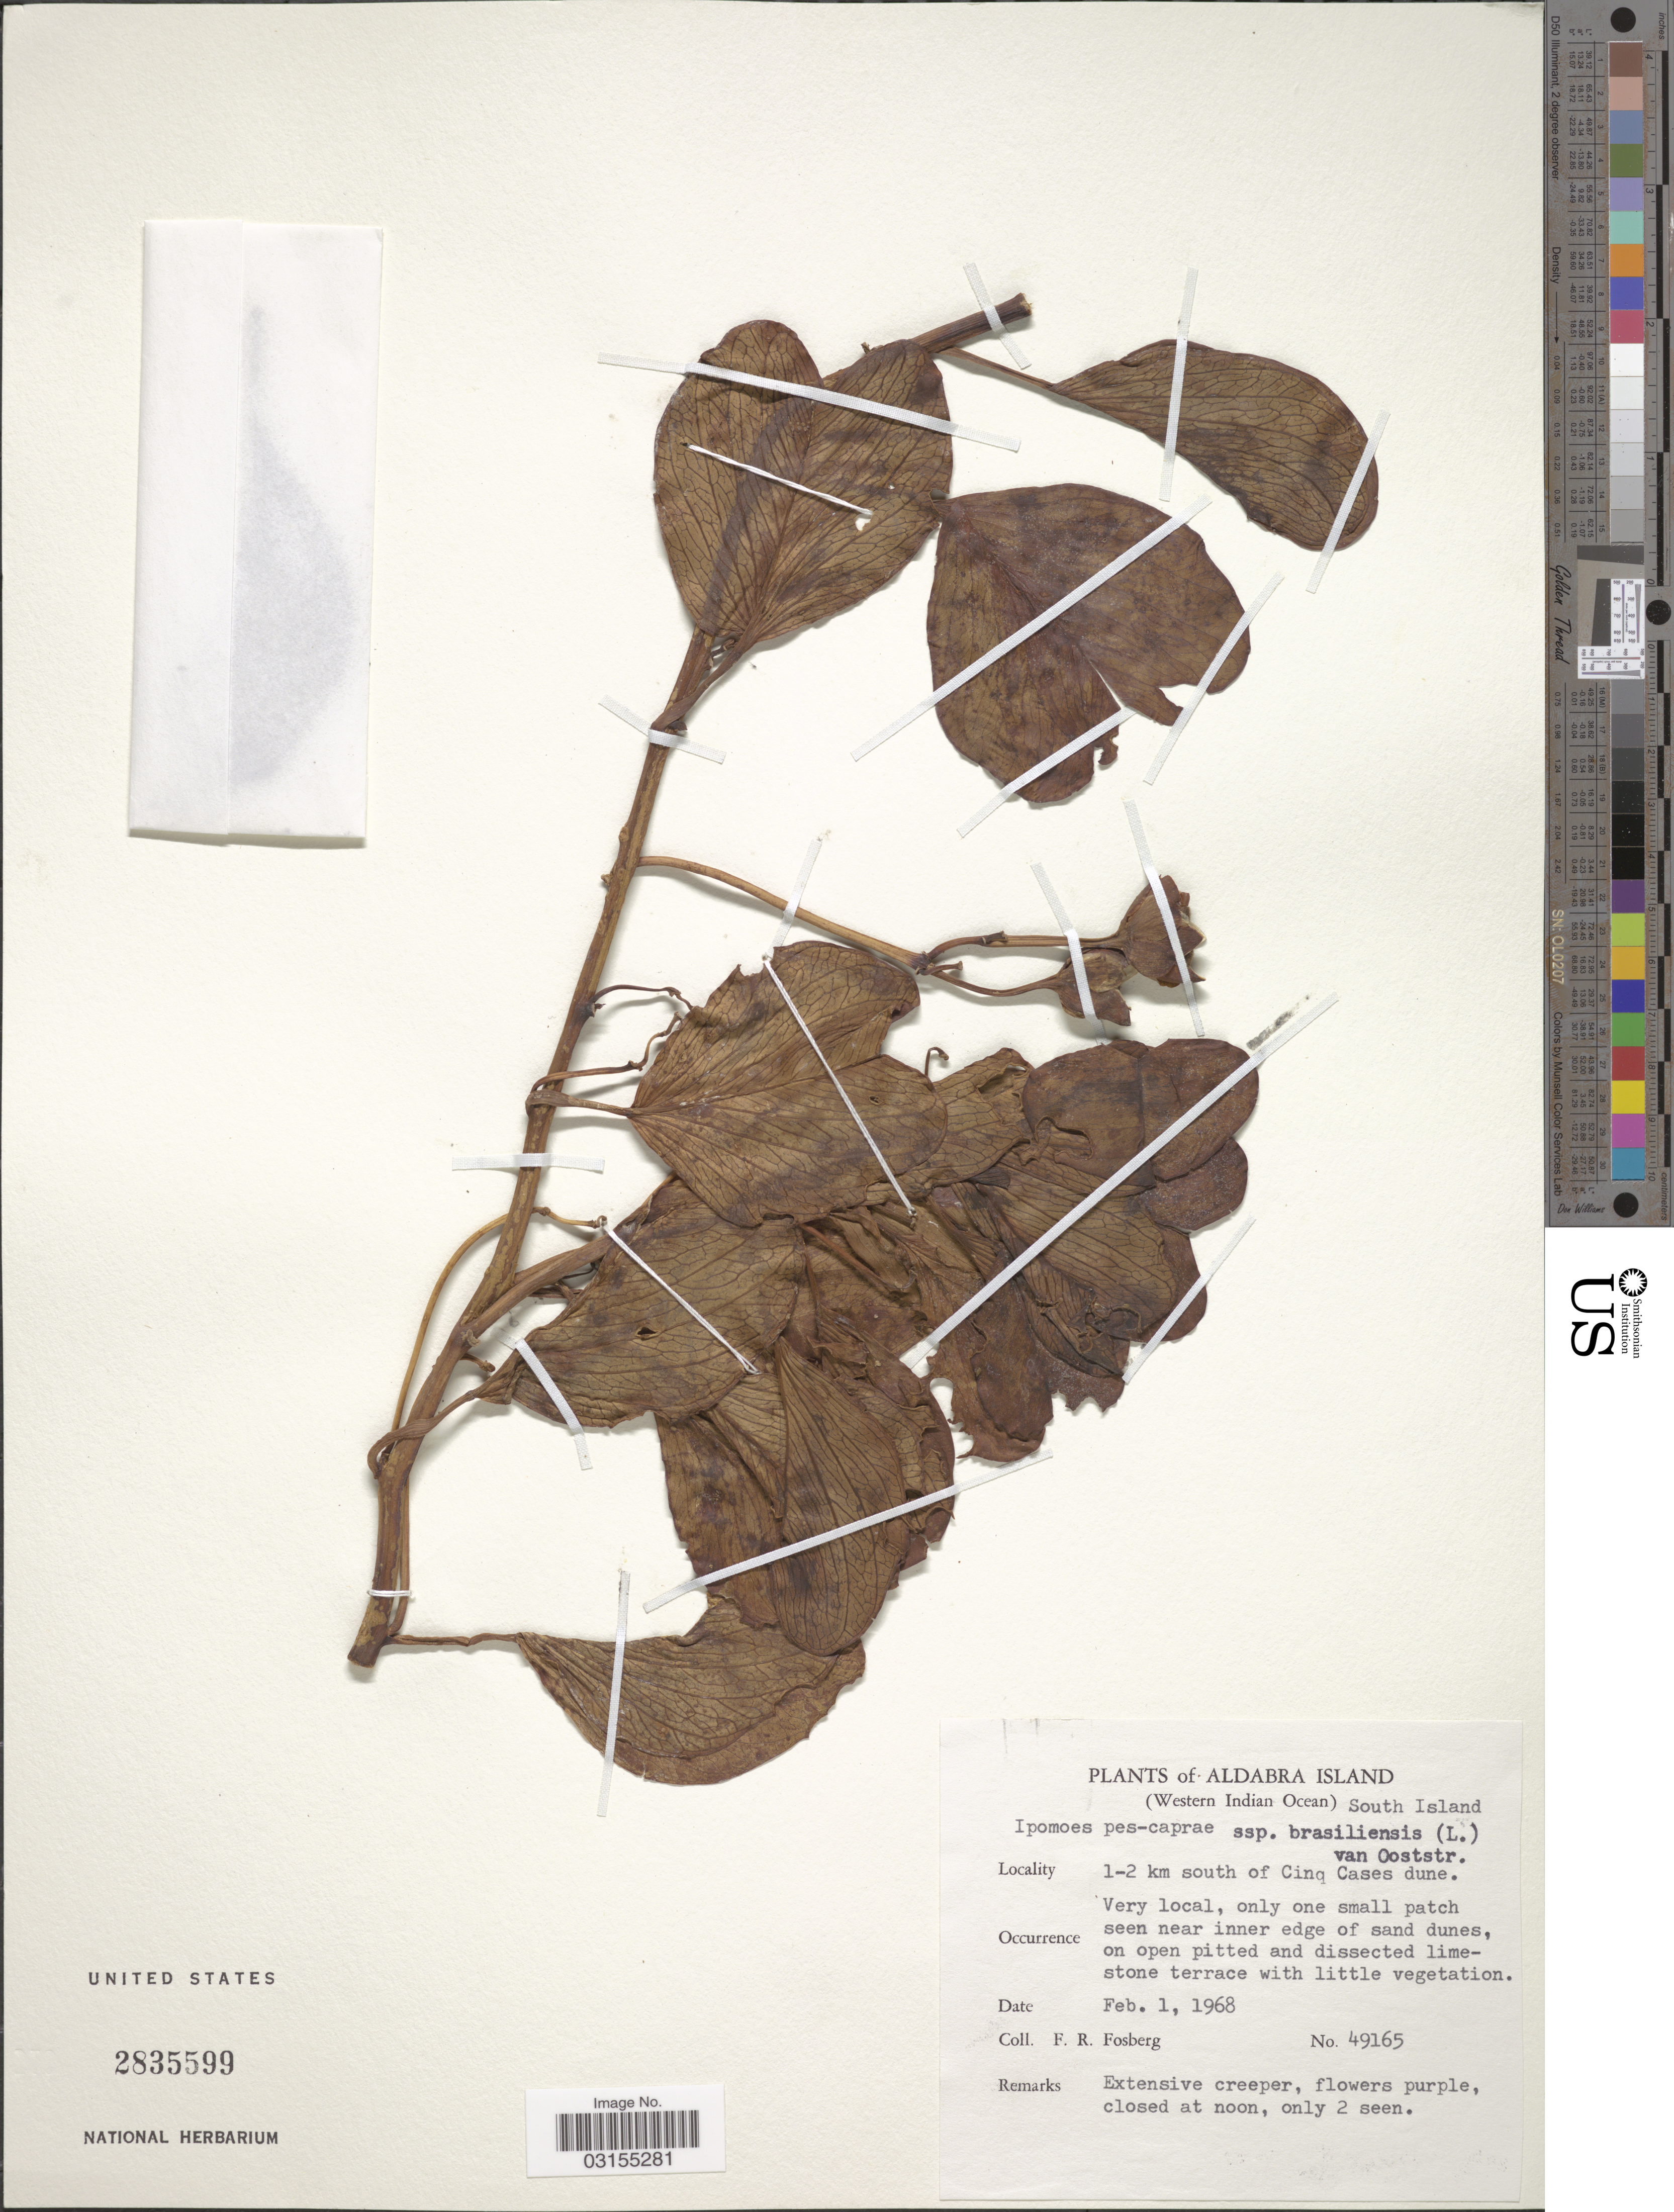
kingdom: Plantae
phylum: Tracheophyta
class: Magnoliopsida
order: Solanales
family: Convolvulaceae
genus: Ipomoea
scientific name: Ipomoea pes-caprae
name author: (L.) R. Br.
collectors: F. R. Fosberg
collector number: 49165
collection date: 1968-02-01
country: Seychelles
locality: Aldabra Island. (Western Indian Ocean) South Island. 1-2 km south of Cinq Cases dune.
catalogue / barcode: US 2835599